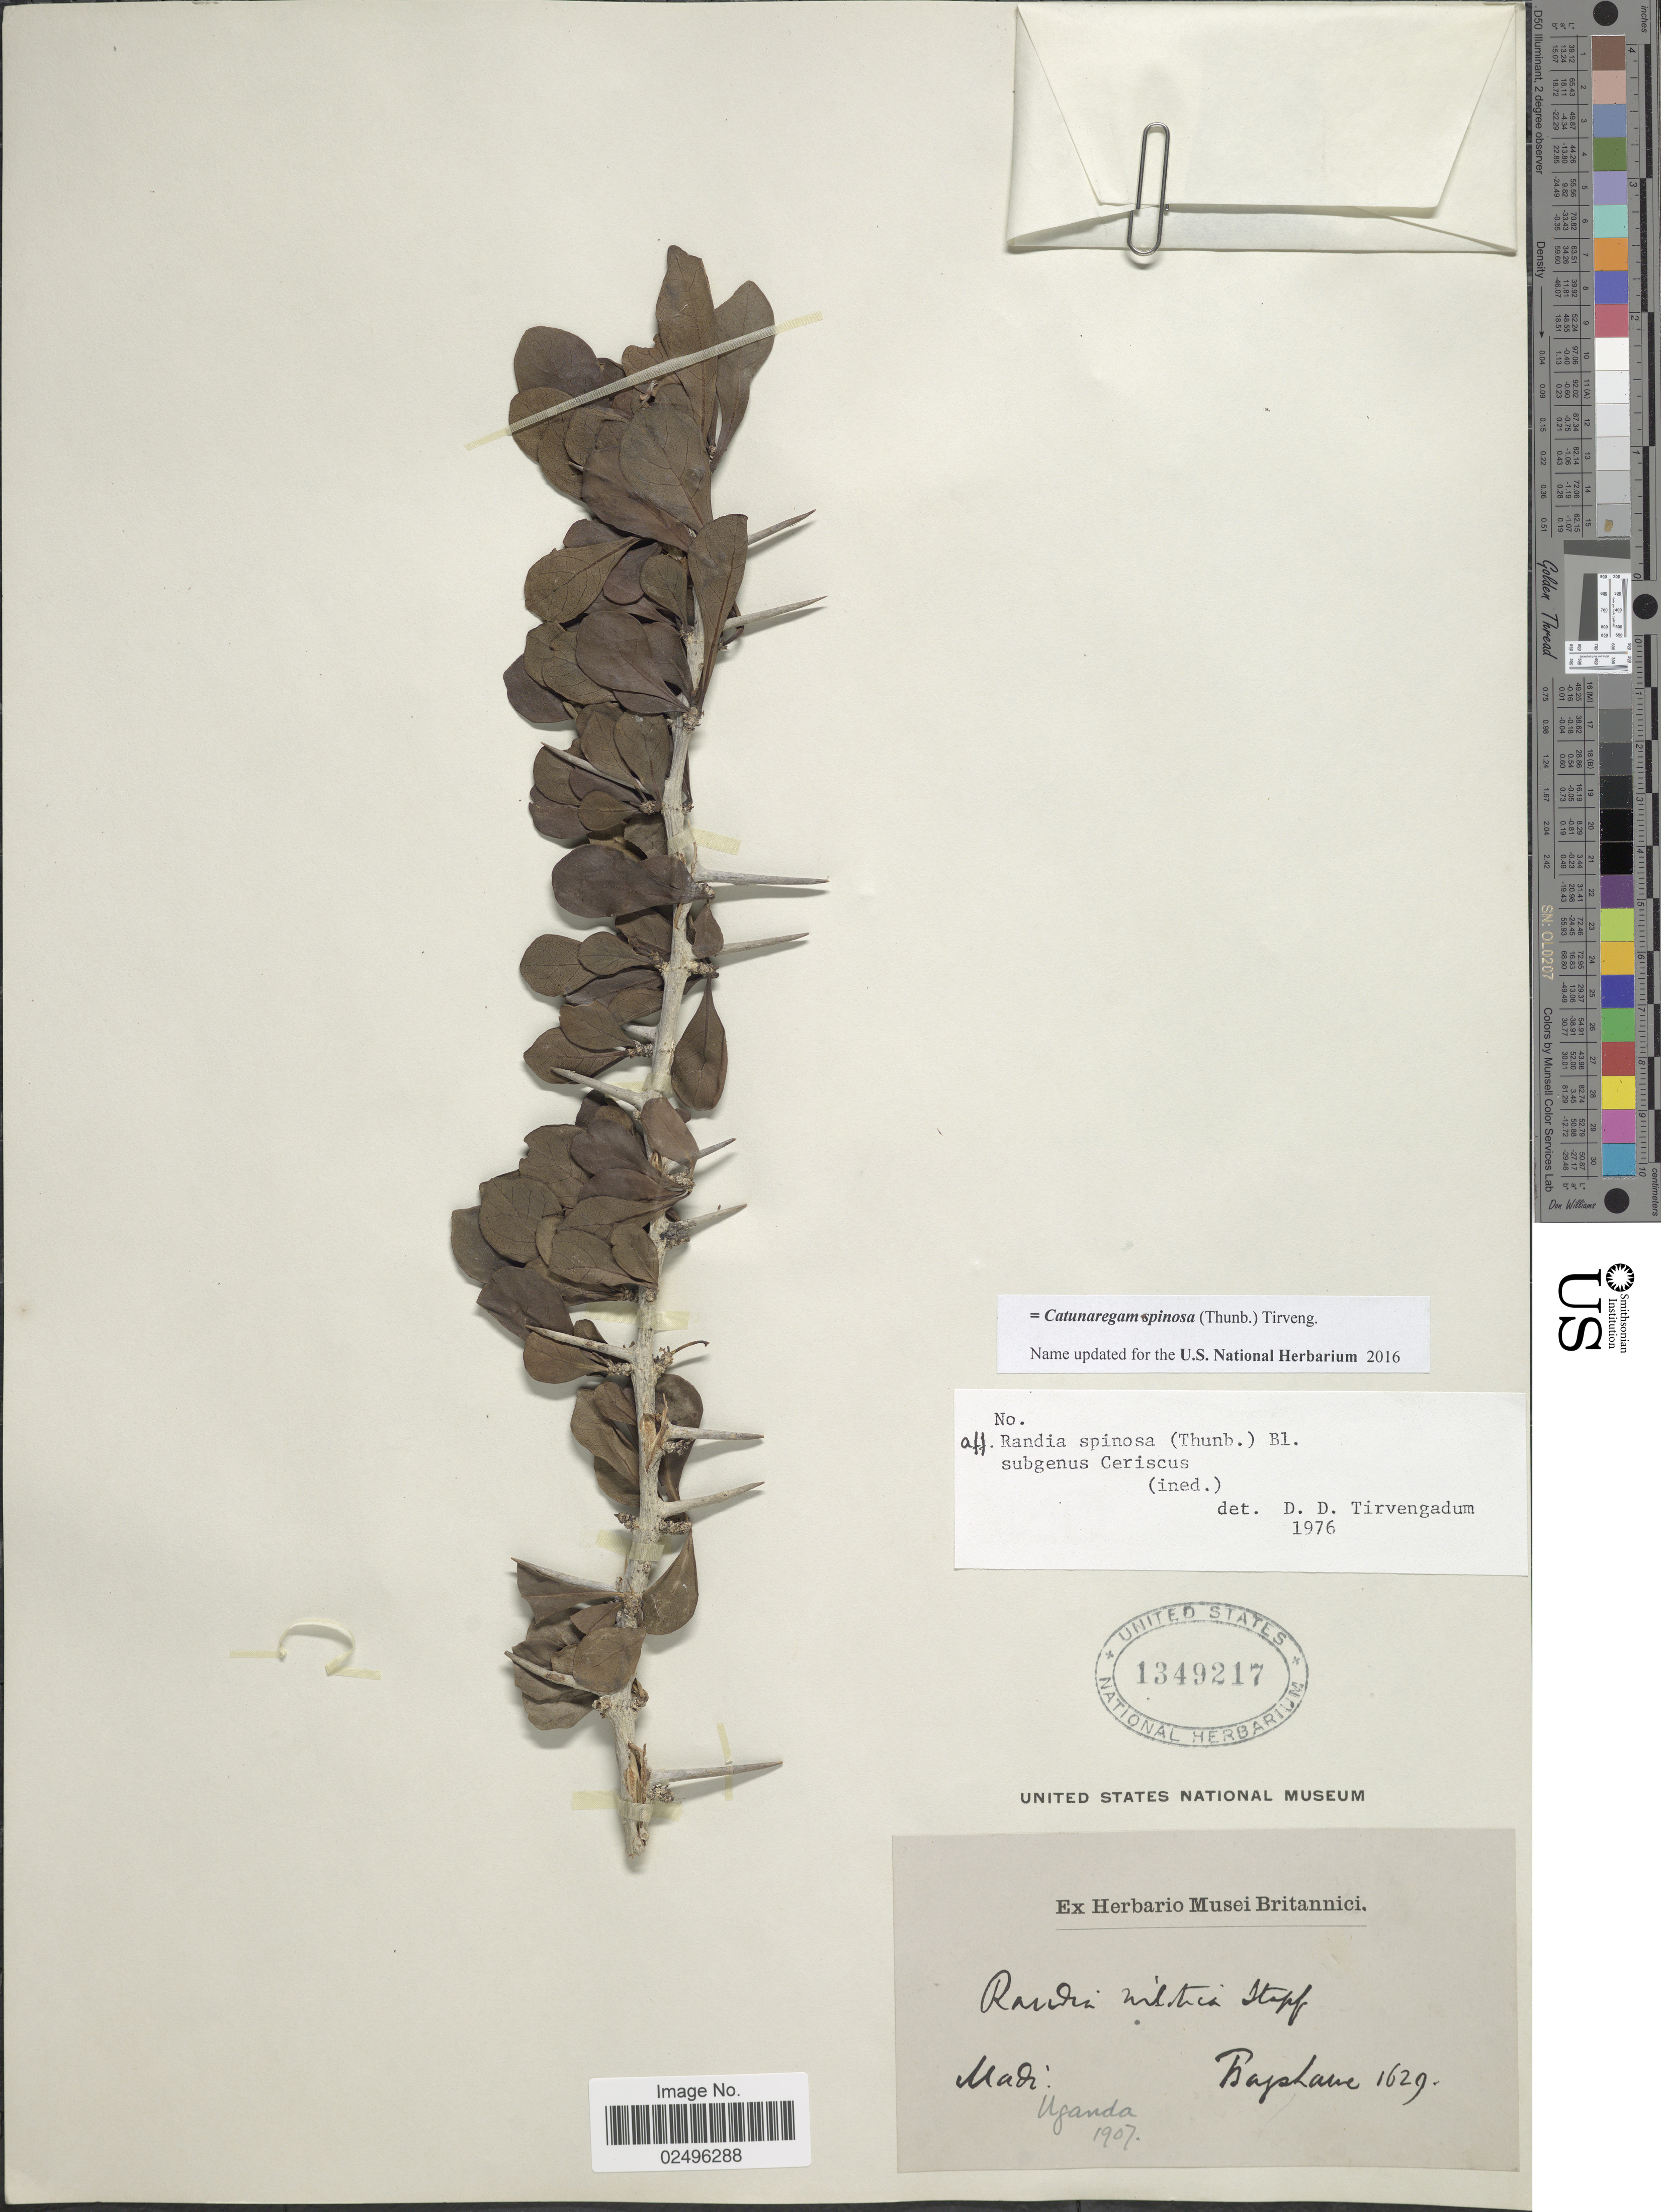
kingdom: Plantae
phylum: Tracheophyta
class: Magnoliopsida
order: Gentianales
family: Rubiaceae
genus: Catunaregam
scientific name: Catunaregam spinosa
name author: (Thunb.) Tirveng.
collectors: Bagshawe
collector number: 1629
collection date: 1907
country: Uganda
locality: Madi.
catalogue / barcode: US 1349217